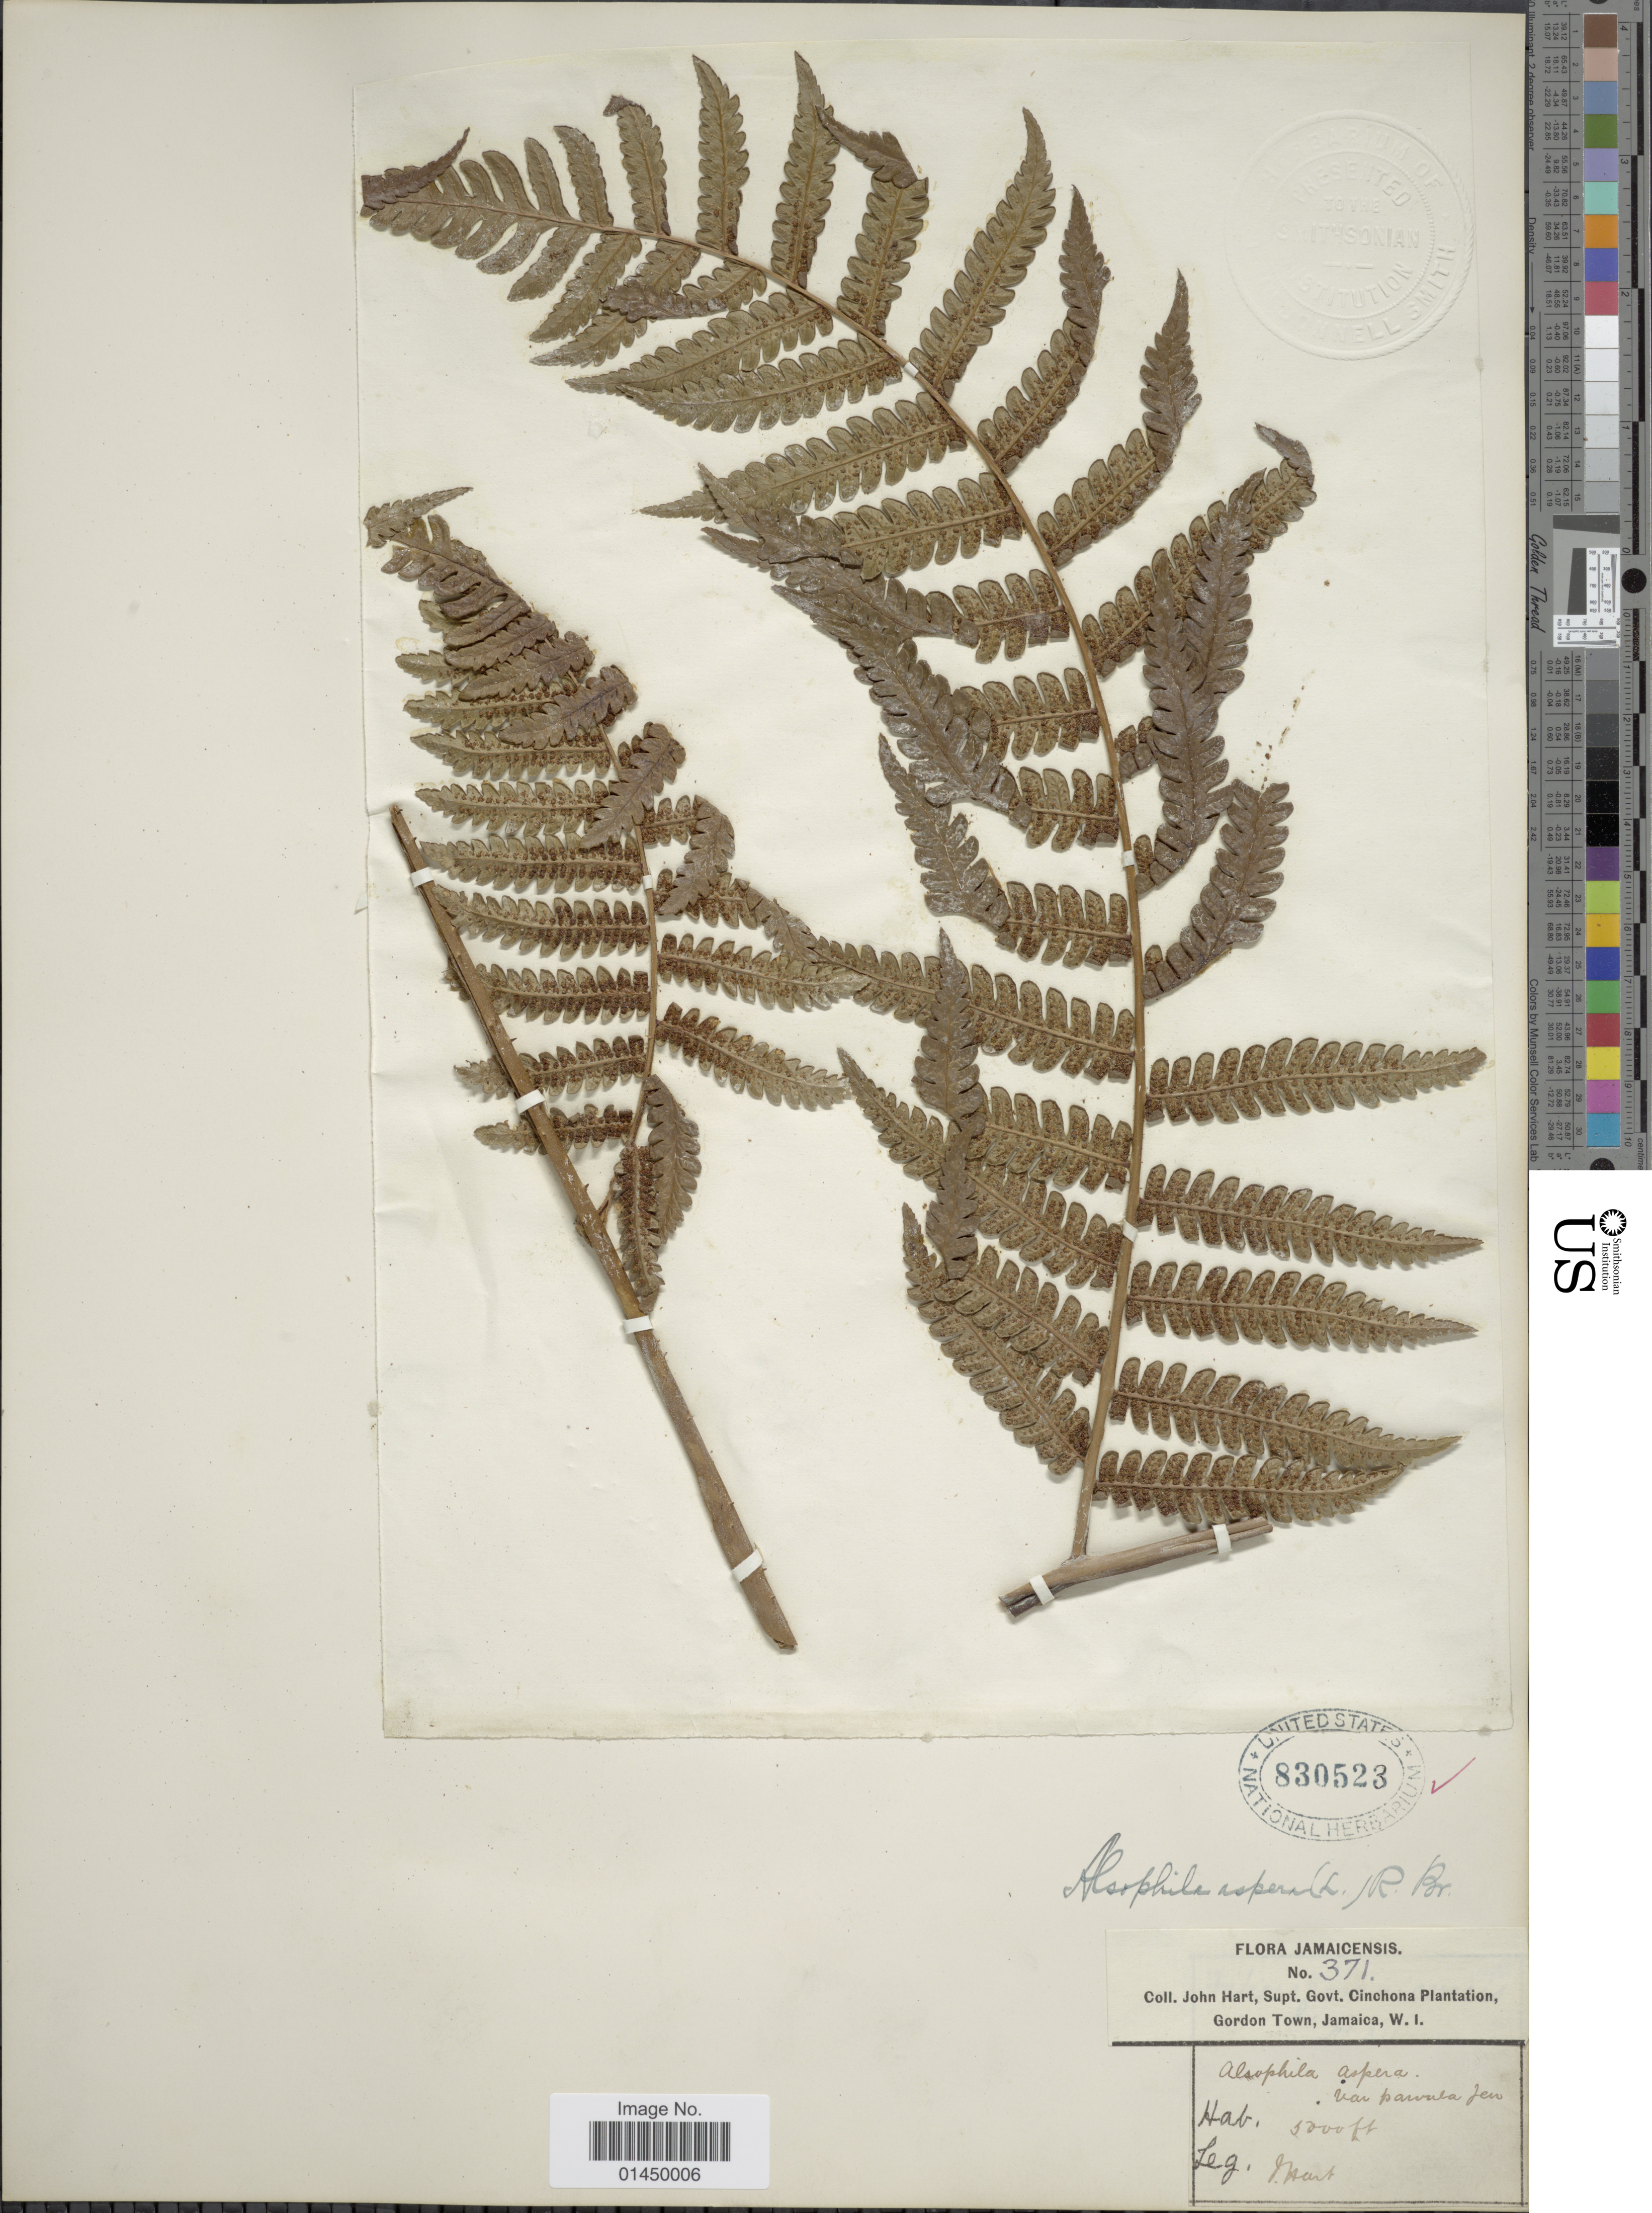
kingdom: Plantae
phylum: Tracheophyta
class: Polypodiopsida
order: Cyatheales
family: Cyatheaceae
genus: Cyathea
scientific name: Cyathea aspera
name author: (L.) Sw.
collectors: J. H. Hart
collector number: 371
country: Jamaica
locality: Gordon Town, Jamaica, W. I.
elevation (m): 1524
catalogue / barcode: US 830523